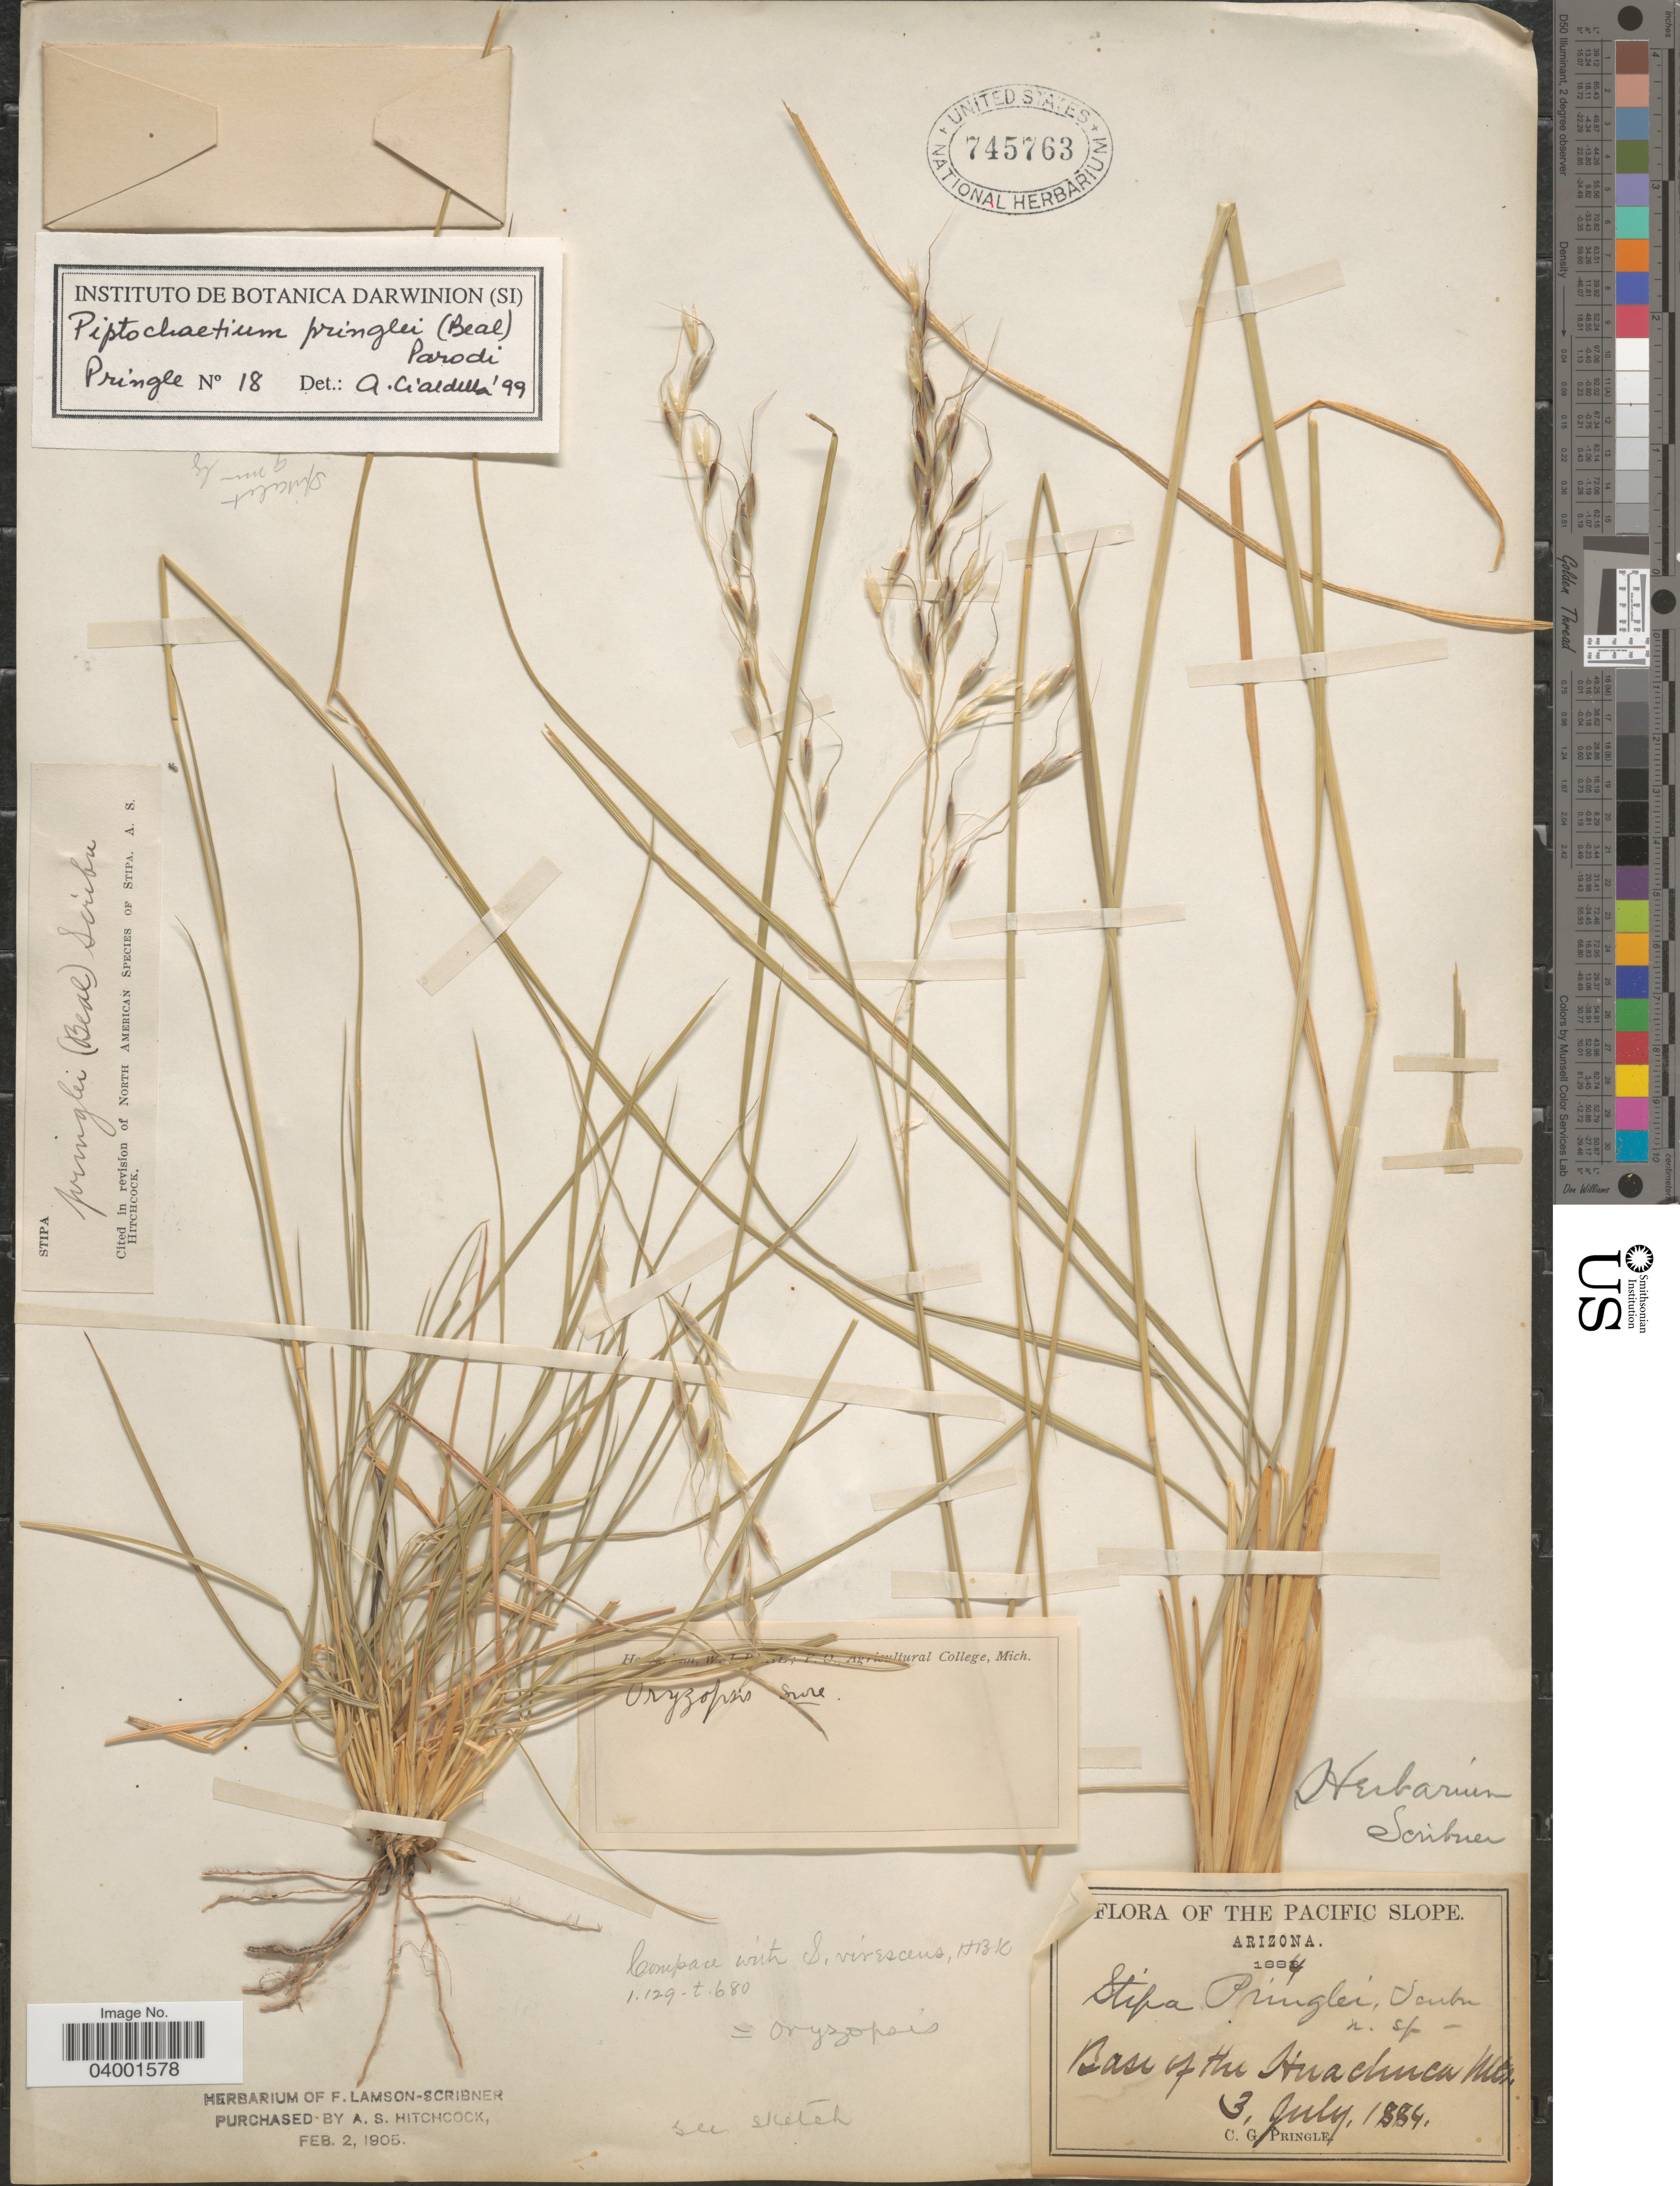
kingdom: Plantae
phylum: Tracheophyta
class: Liliopsida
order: Poales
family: Poaceae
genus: Piptochaetium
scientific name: Piptochaetium pringlei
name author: (W.J. Beal) Parodi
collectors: C. G. Pringle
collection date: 1884-07-03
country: United States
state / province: Arizona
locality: The Pacific Slope. Base of the Huachuca Mts.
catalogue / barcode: US 745763